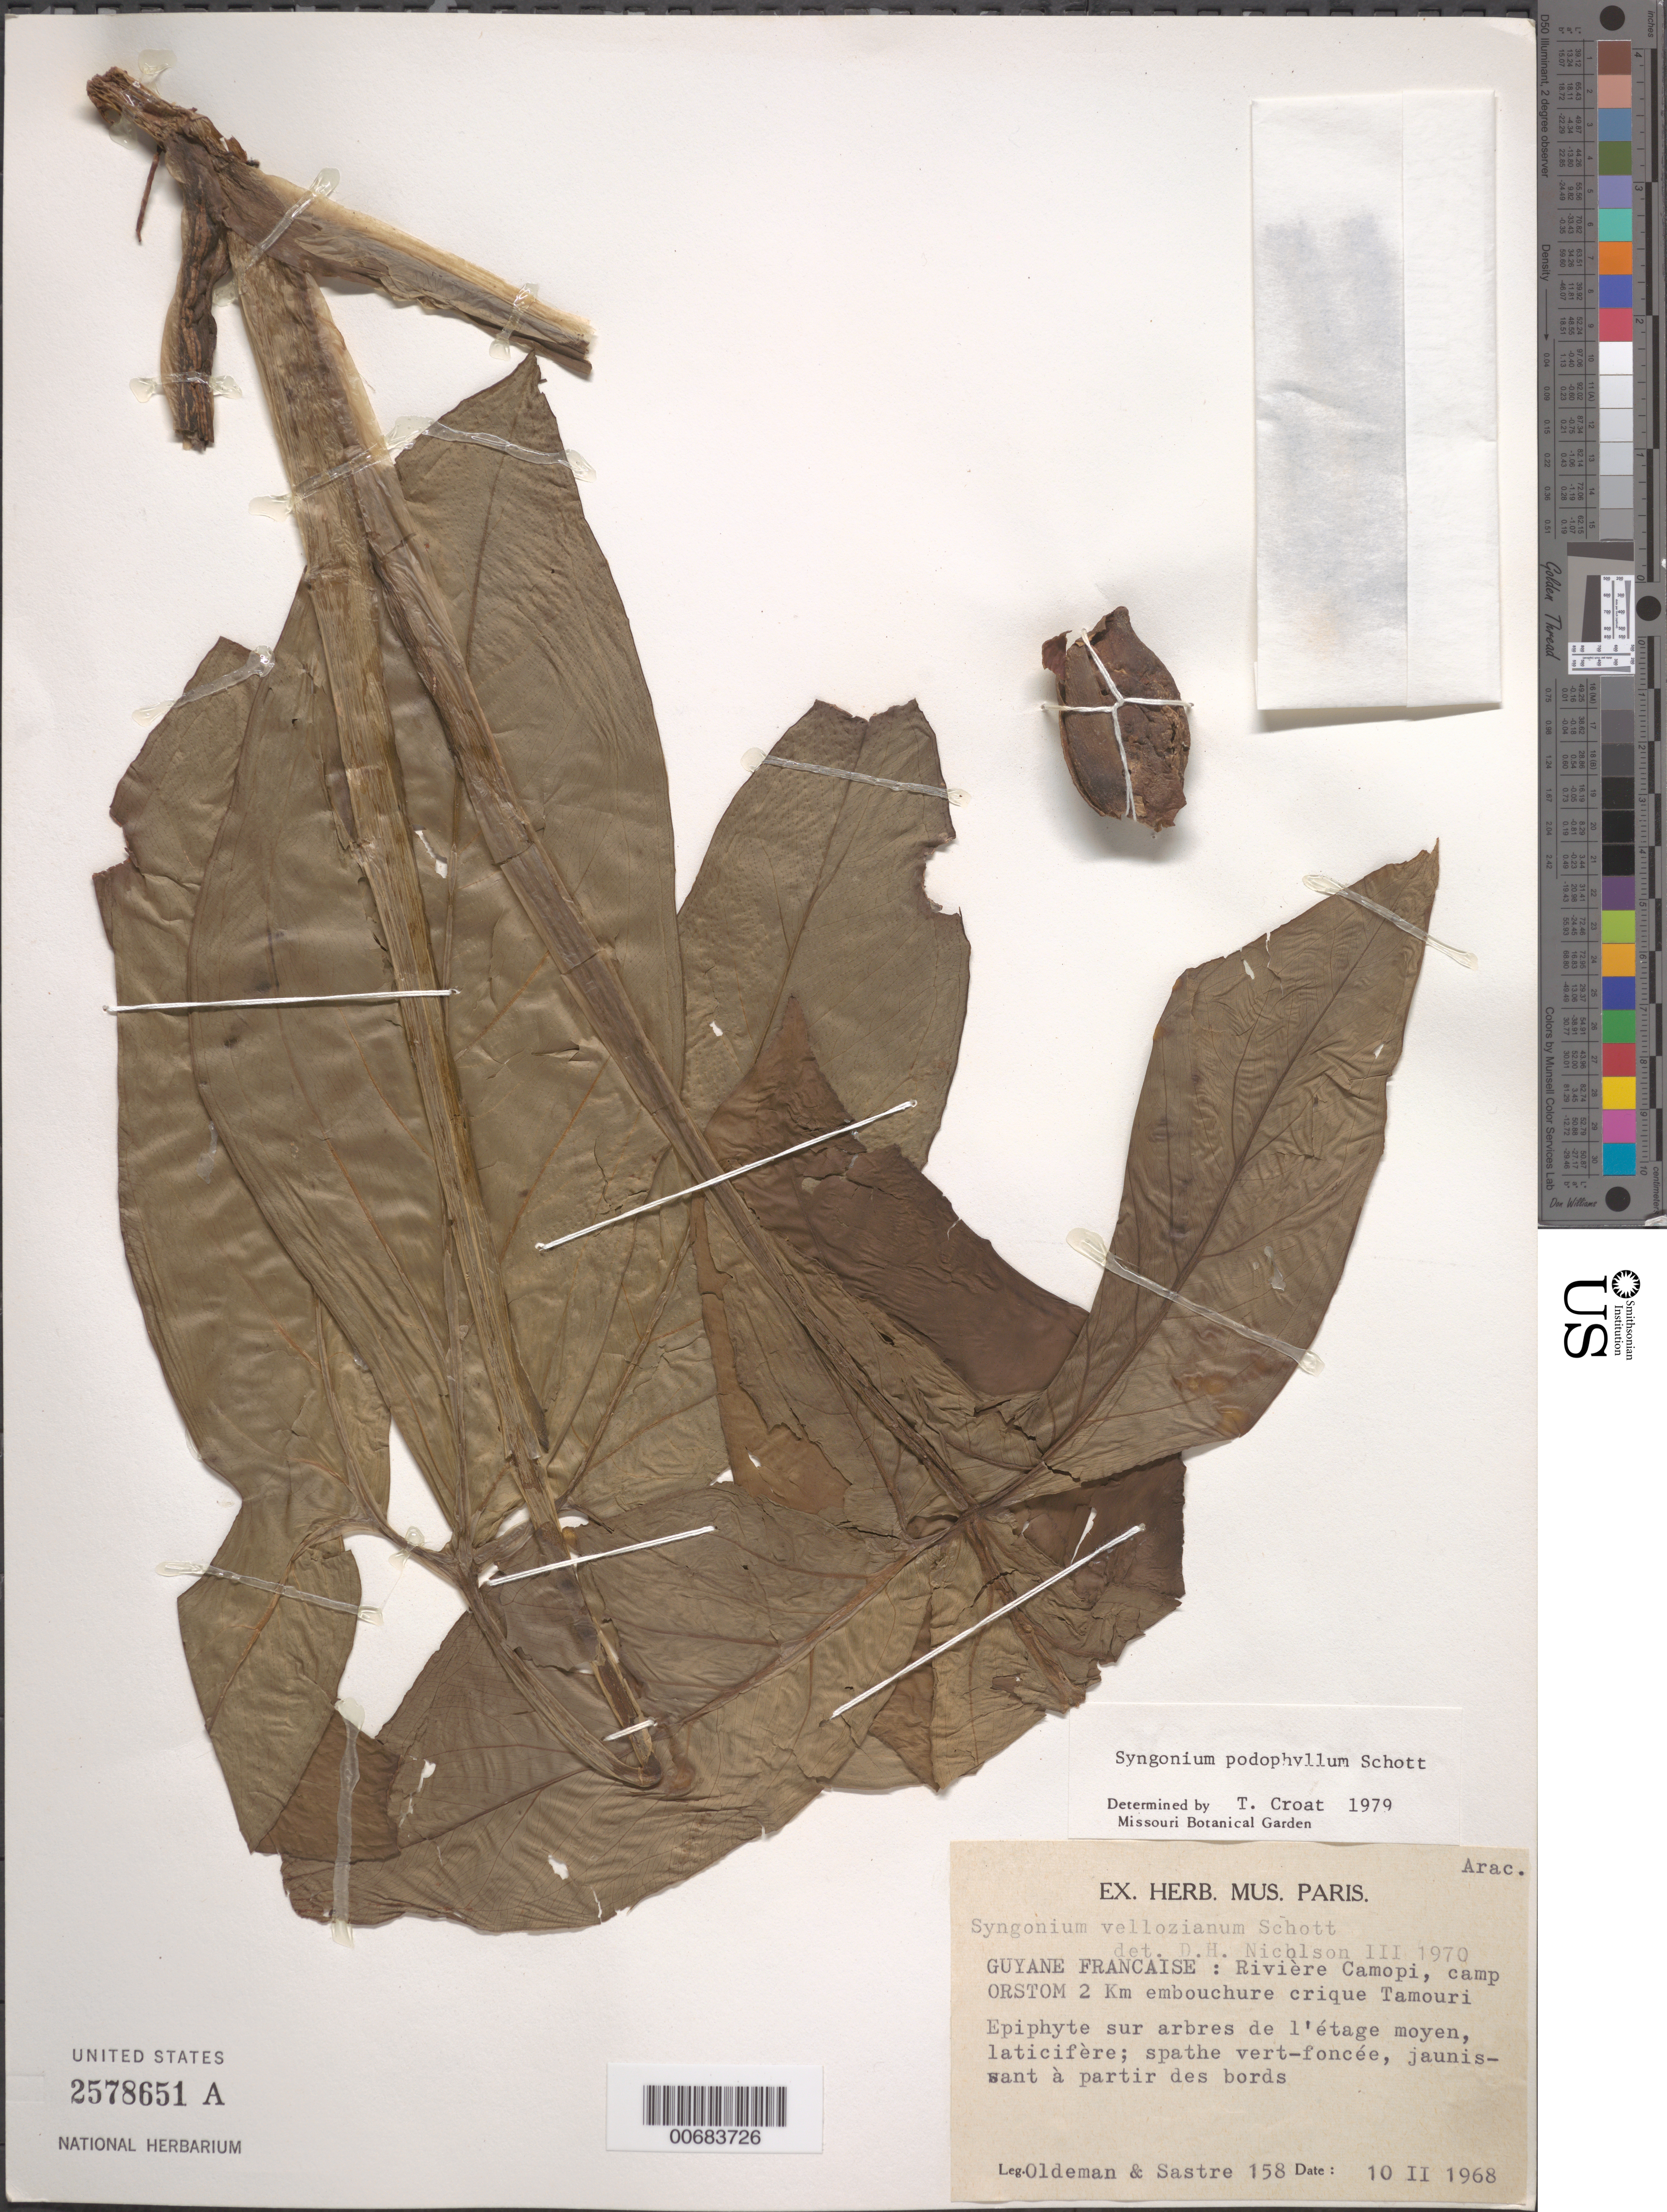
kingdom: Plantae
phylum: Tracheophyta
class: Liliopsida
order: Alismatales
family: Araceae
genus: Syngonium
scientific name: Syngonium podophyllum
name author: Schott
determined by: Croat, Thomas B., Missouri Botanical Garden (MO)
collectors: R. Oldeman & C. H. L. Sastre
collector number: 158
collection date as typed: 10-Feb-68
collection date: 1968-02-10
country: French Guiana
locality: Rivière Camopi, Camp ORSTOM, 2 km de la Crique Grand Tamouri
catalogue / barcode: US 2578651A